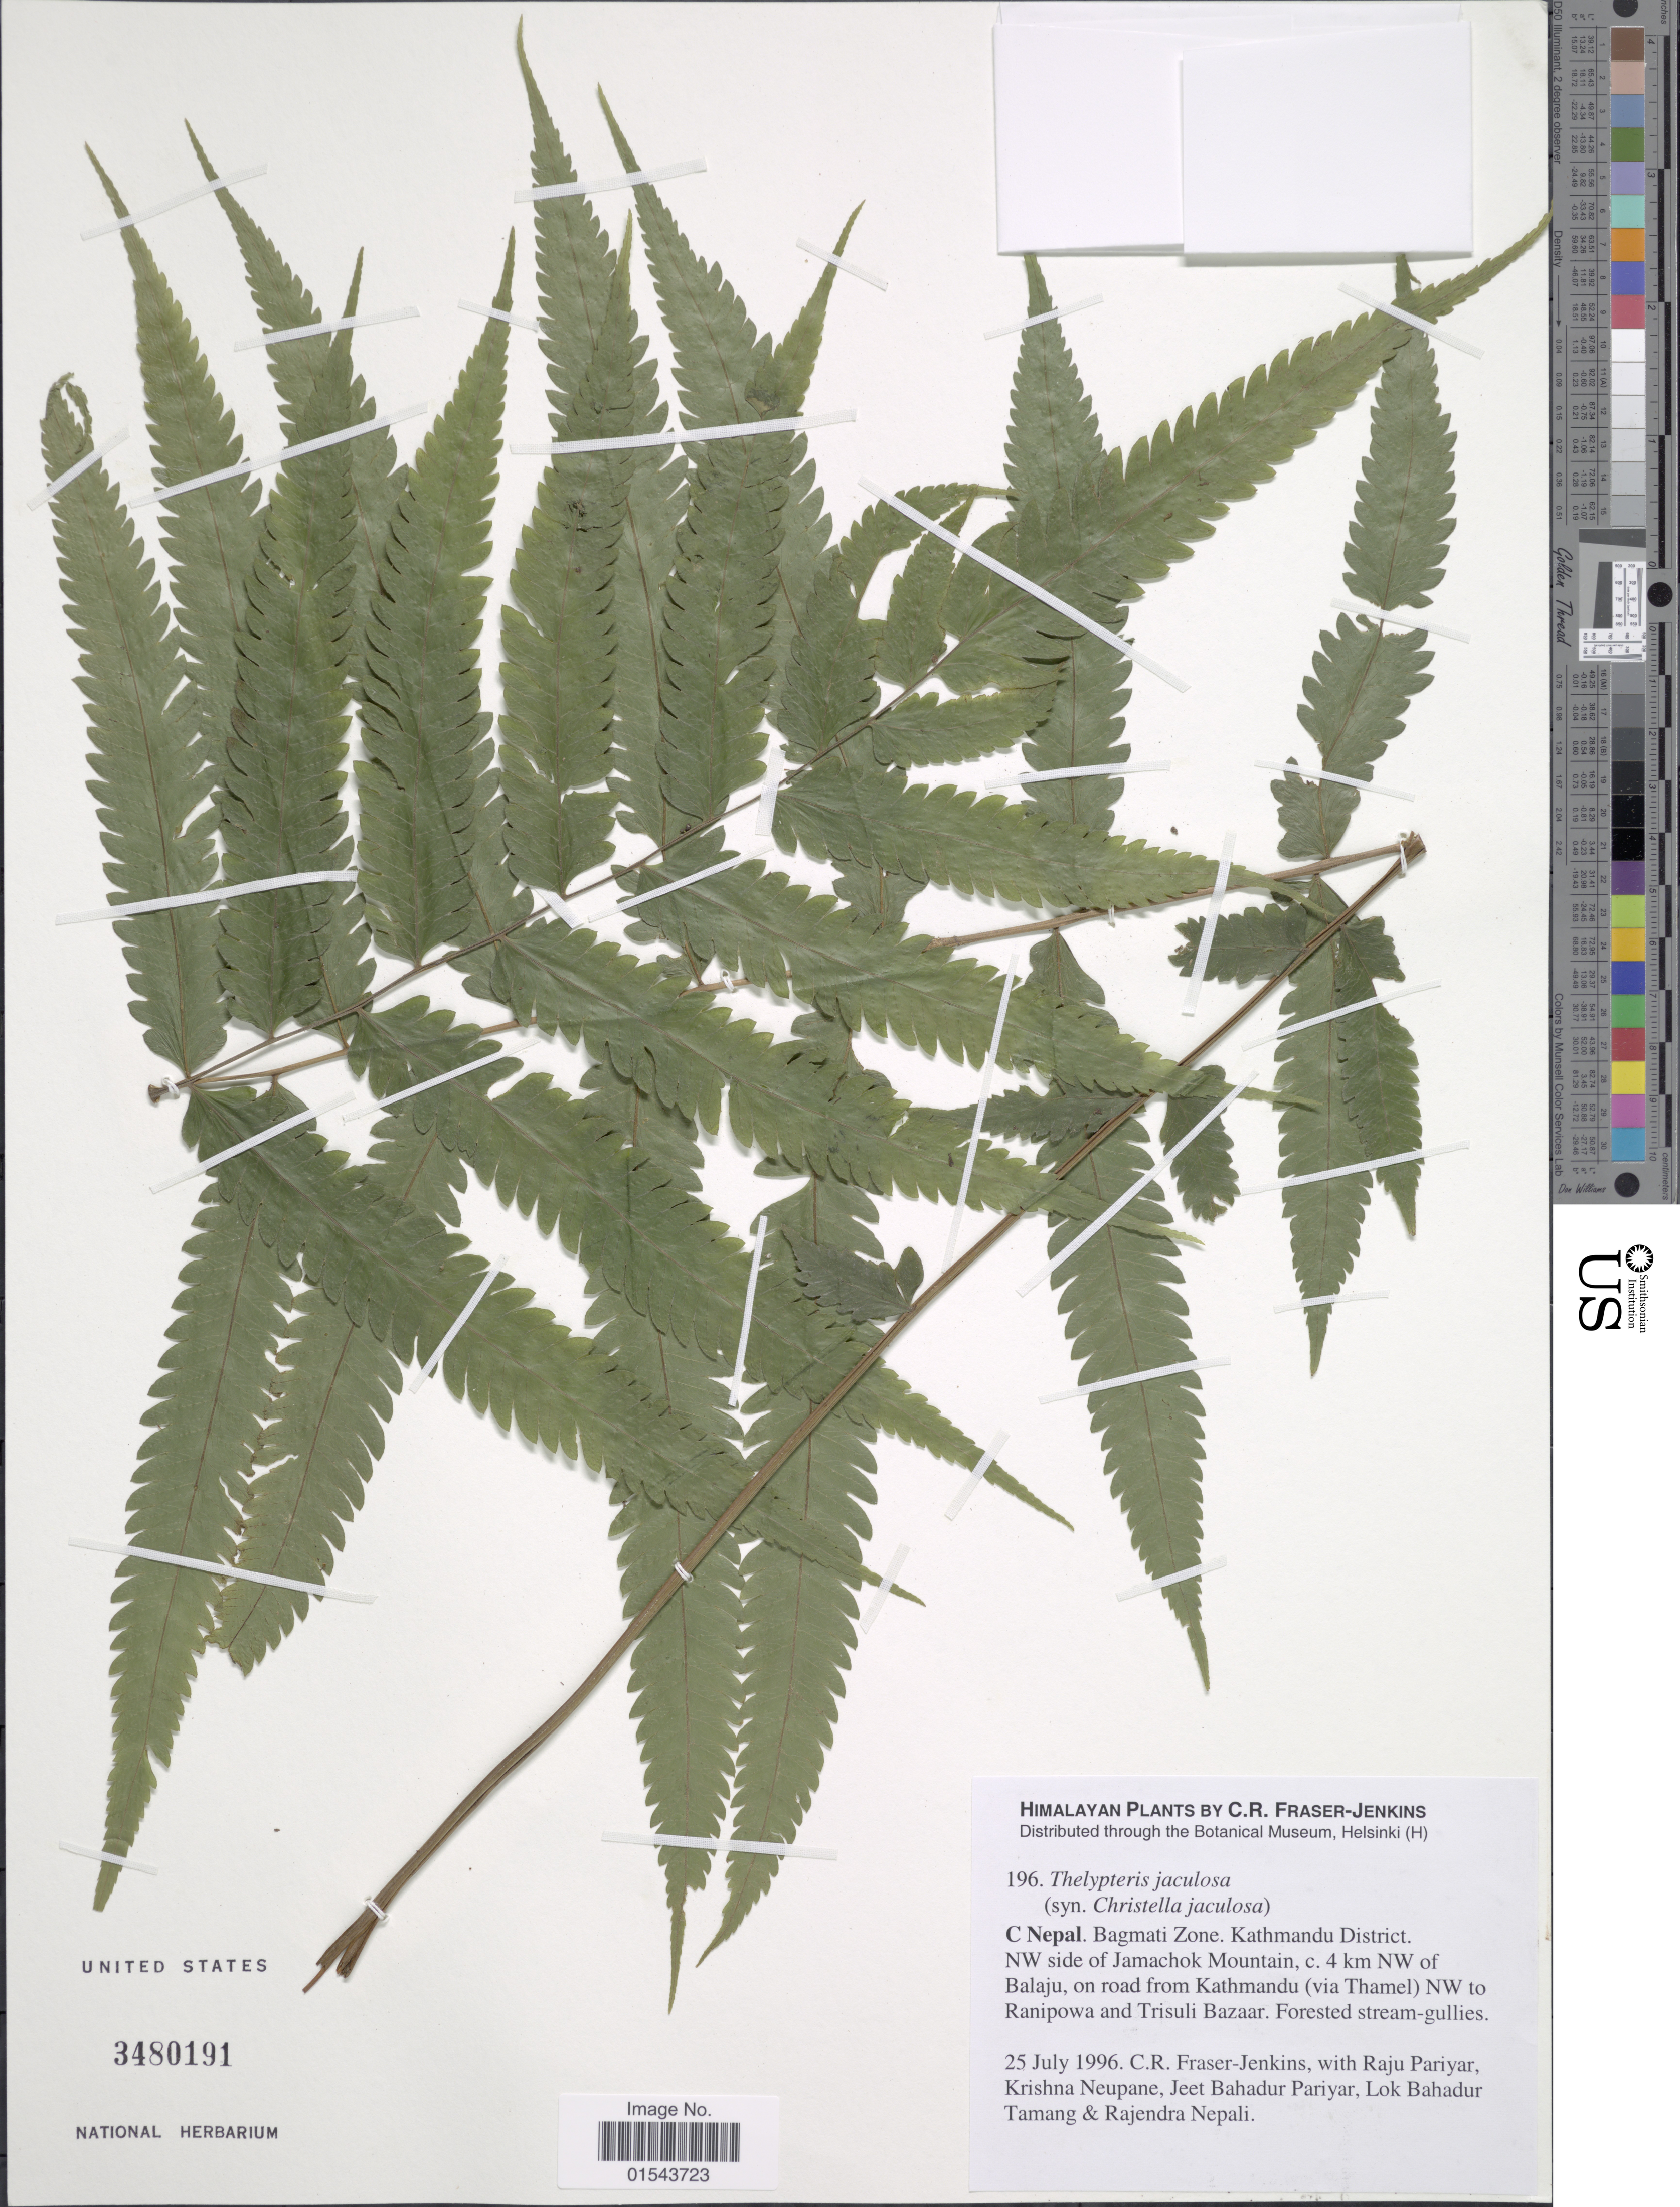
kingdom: Plantae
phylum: Tracheophyta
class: Polypodiopsida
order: Polypodiales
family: Thelypteridaceae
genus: Christella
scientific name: Christella jaculosa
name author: (Christ) Holttum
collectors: C. R. Fraser-Jenkins, R. Pariyar, K. Neupane, J. Pariyar & et al.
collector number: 196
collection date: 1996-07-25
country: Nepal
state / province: Bagmati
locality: Himalaya, C Nepal. Bagmati Zone. Kathmandu District. NW side of Jamachok Mountain, 4 km NW of Balaju, on road from Kathmandu (via Thamel), NW to Ranipowa and Trisuli Bazaar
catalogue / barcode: US 3480191